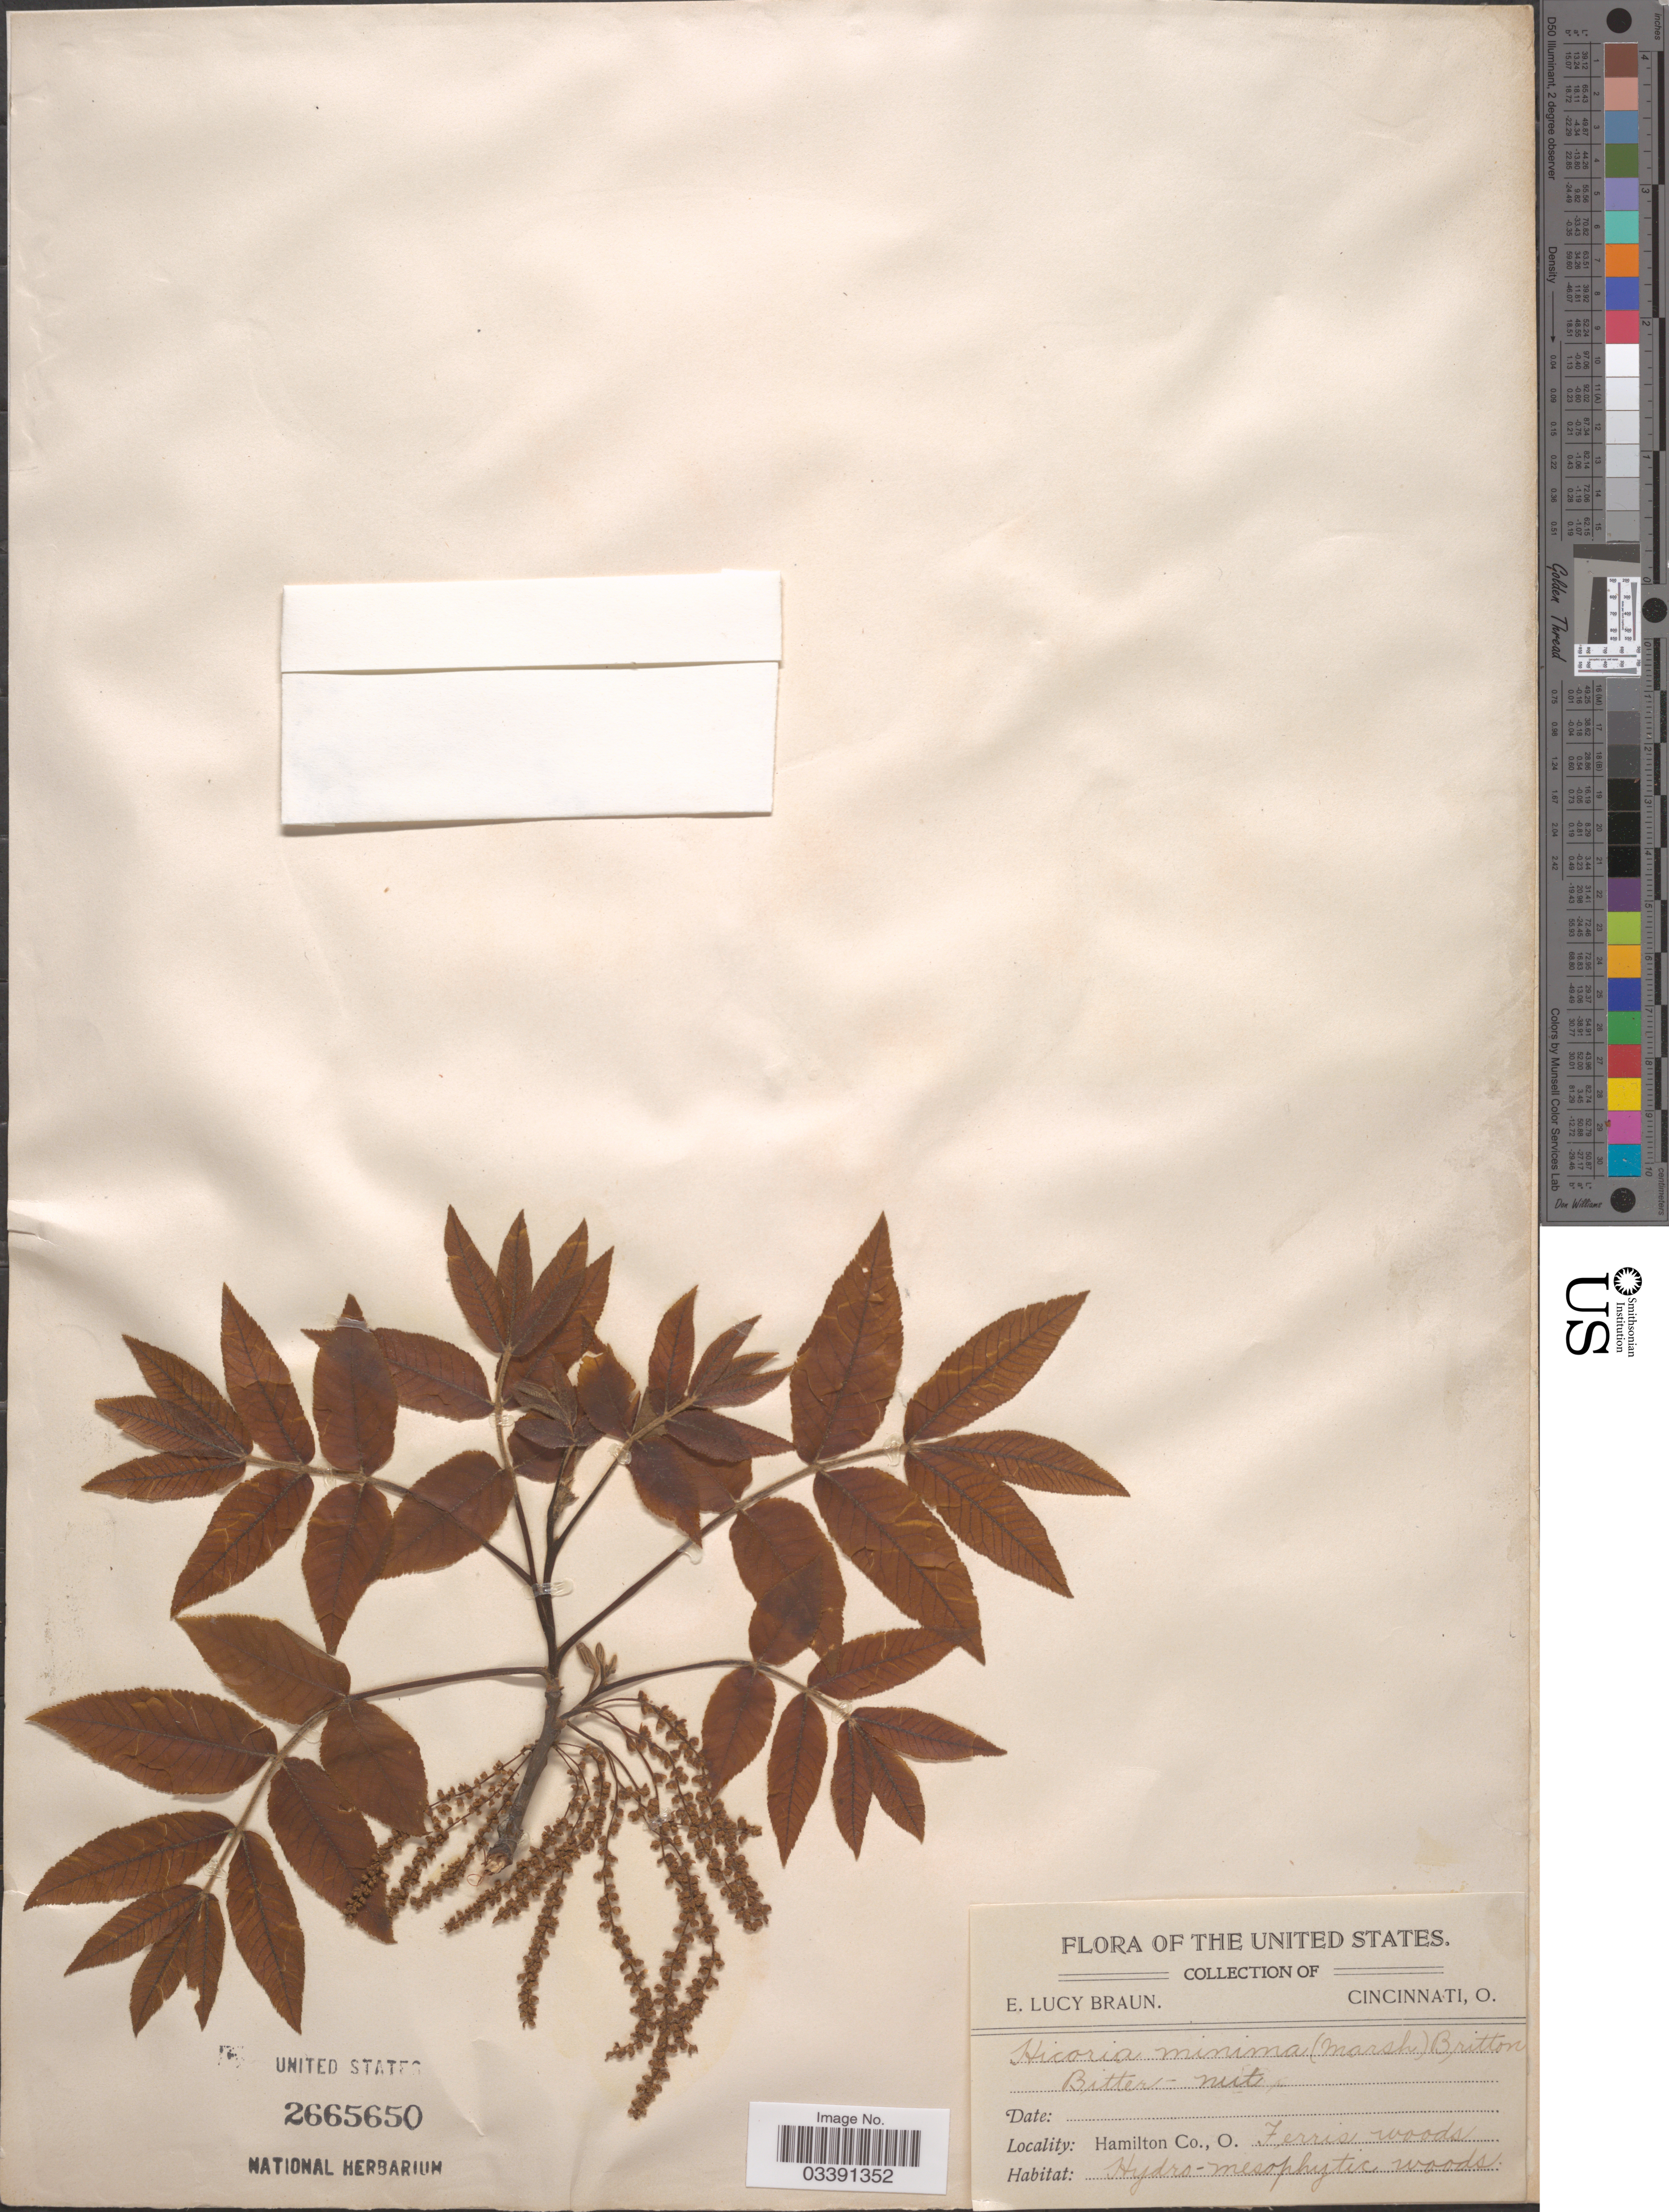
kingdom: Plantae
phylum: Tracheophyta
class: Magnoliopsida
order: Fagales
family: Juglandaceae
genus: Carya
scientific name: Carya cordiformis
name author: (Wangenh.) K. Koch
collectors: E. L. Braun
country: United States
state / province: Ohio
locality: Hamilton Co. Ferris woods.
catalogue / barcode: US 2665650